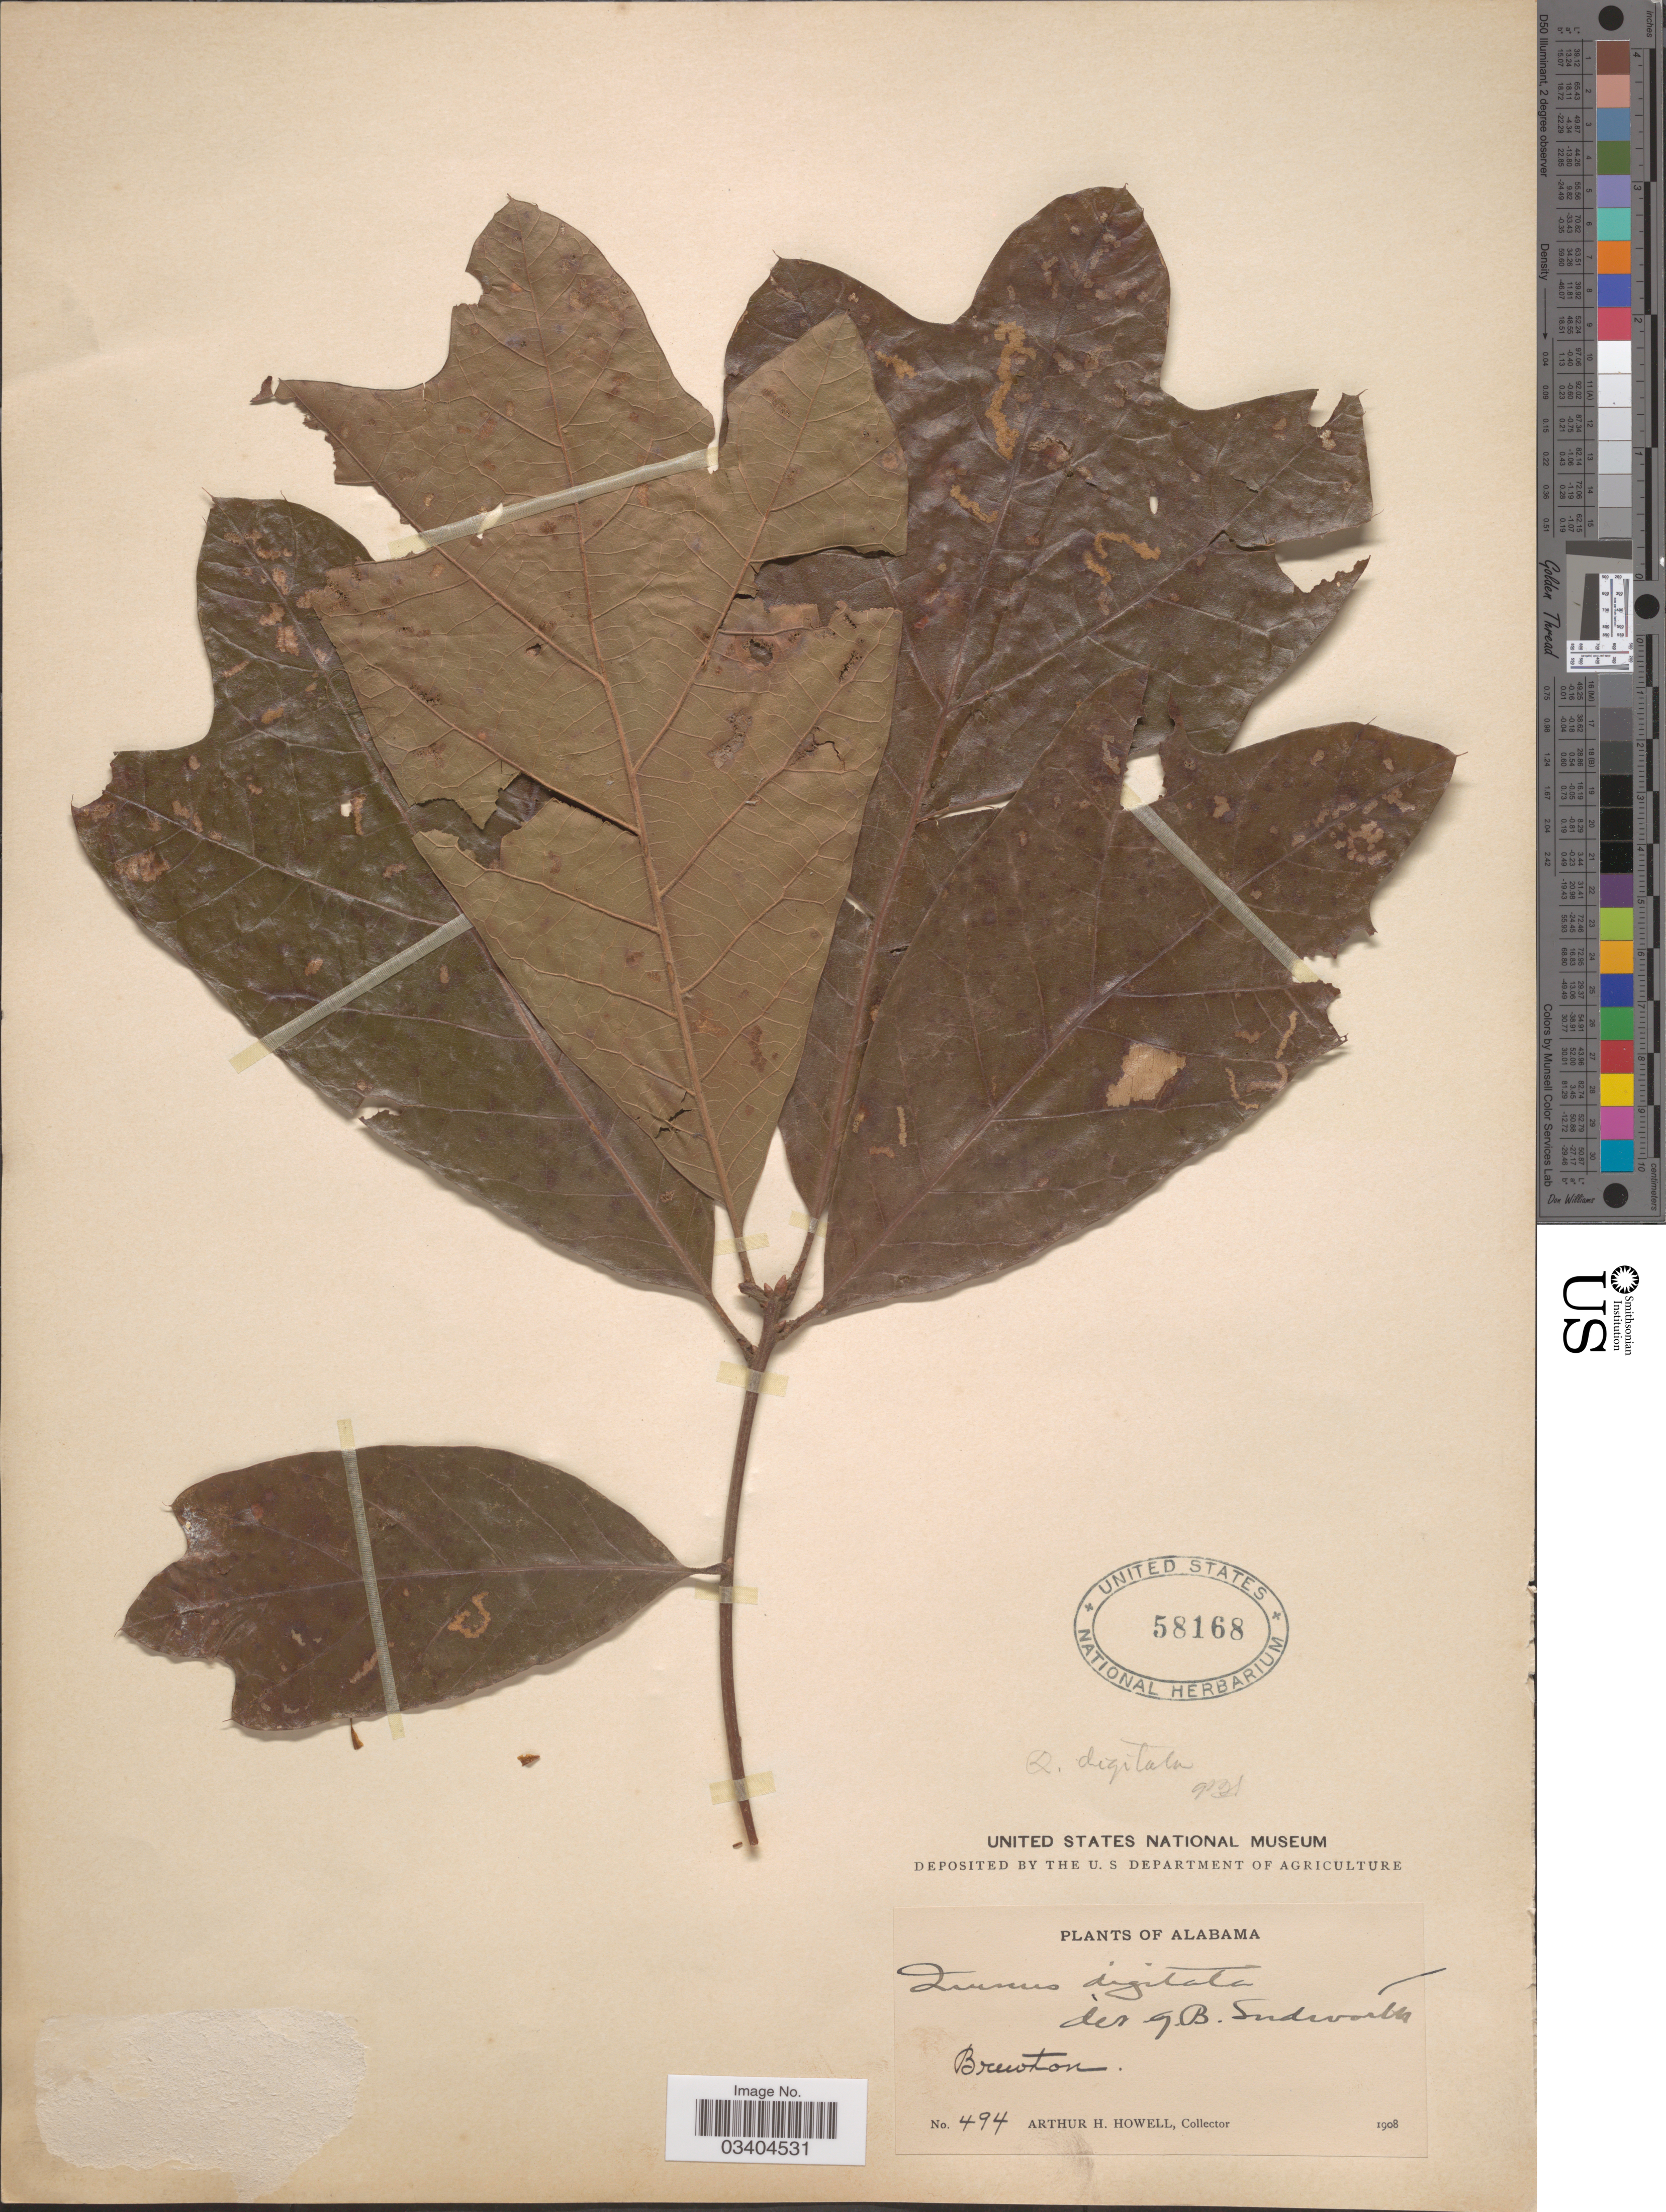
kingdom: Plantae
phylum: Tracheophyta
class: Magnoliopsida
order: Fagales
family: Fagaceae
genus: Quercus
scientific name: Quercus falcata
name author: Michx.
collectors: A. H. Howell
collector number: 494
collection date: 1908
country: United States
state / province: Alabama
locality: Brewton.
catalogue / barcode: US 58168